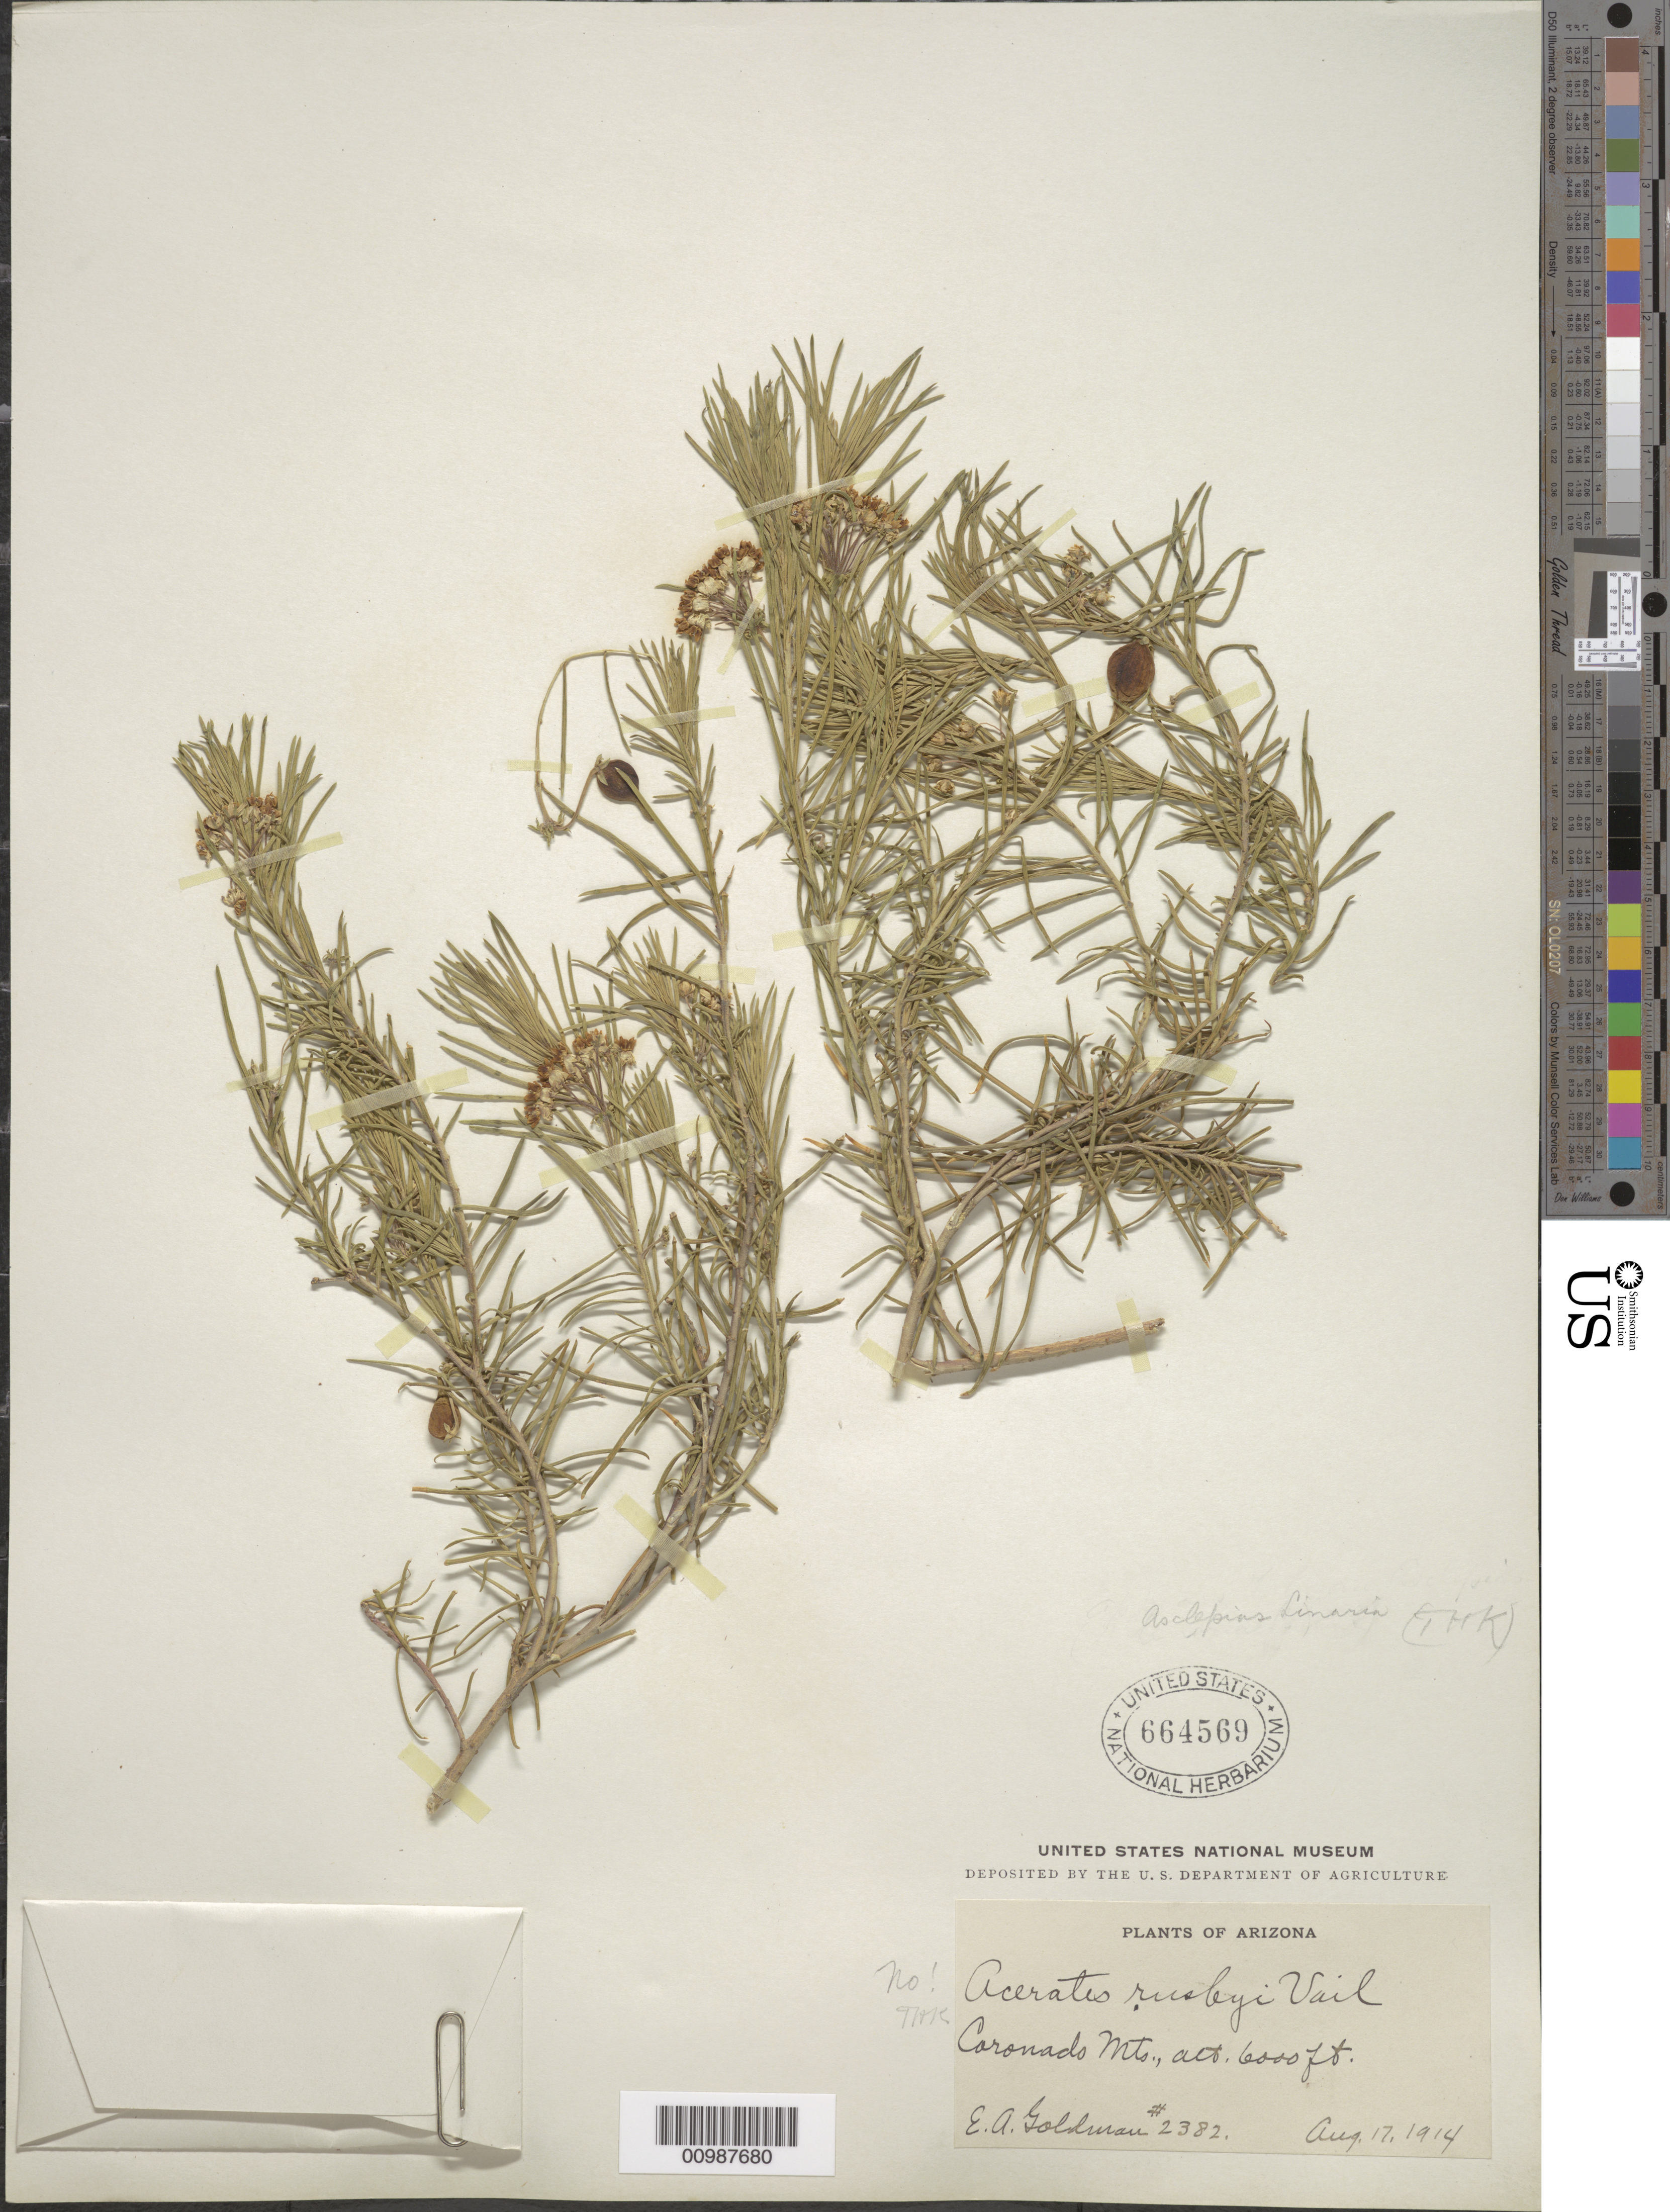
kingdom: Plantae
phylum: Tracheophyta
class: Magnoliopsida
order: Gentianales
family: Apocynaceae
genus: Asclepias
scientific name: Asclepias linaria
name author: Cav.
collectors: E. A. Goldman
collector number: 2382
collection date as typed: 17 Aug 1914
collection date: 1914-08-17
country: United States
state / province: Arizona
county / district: Greenlee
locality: Coronado Mountains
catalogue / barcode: US 664569